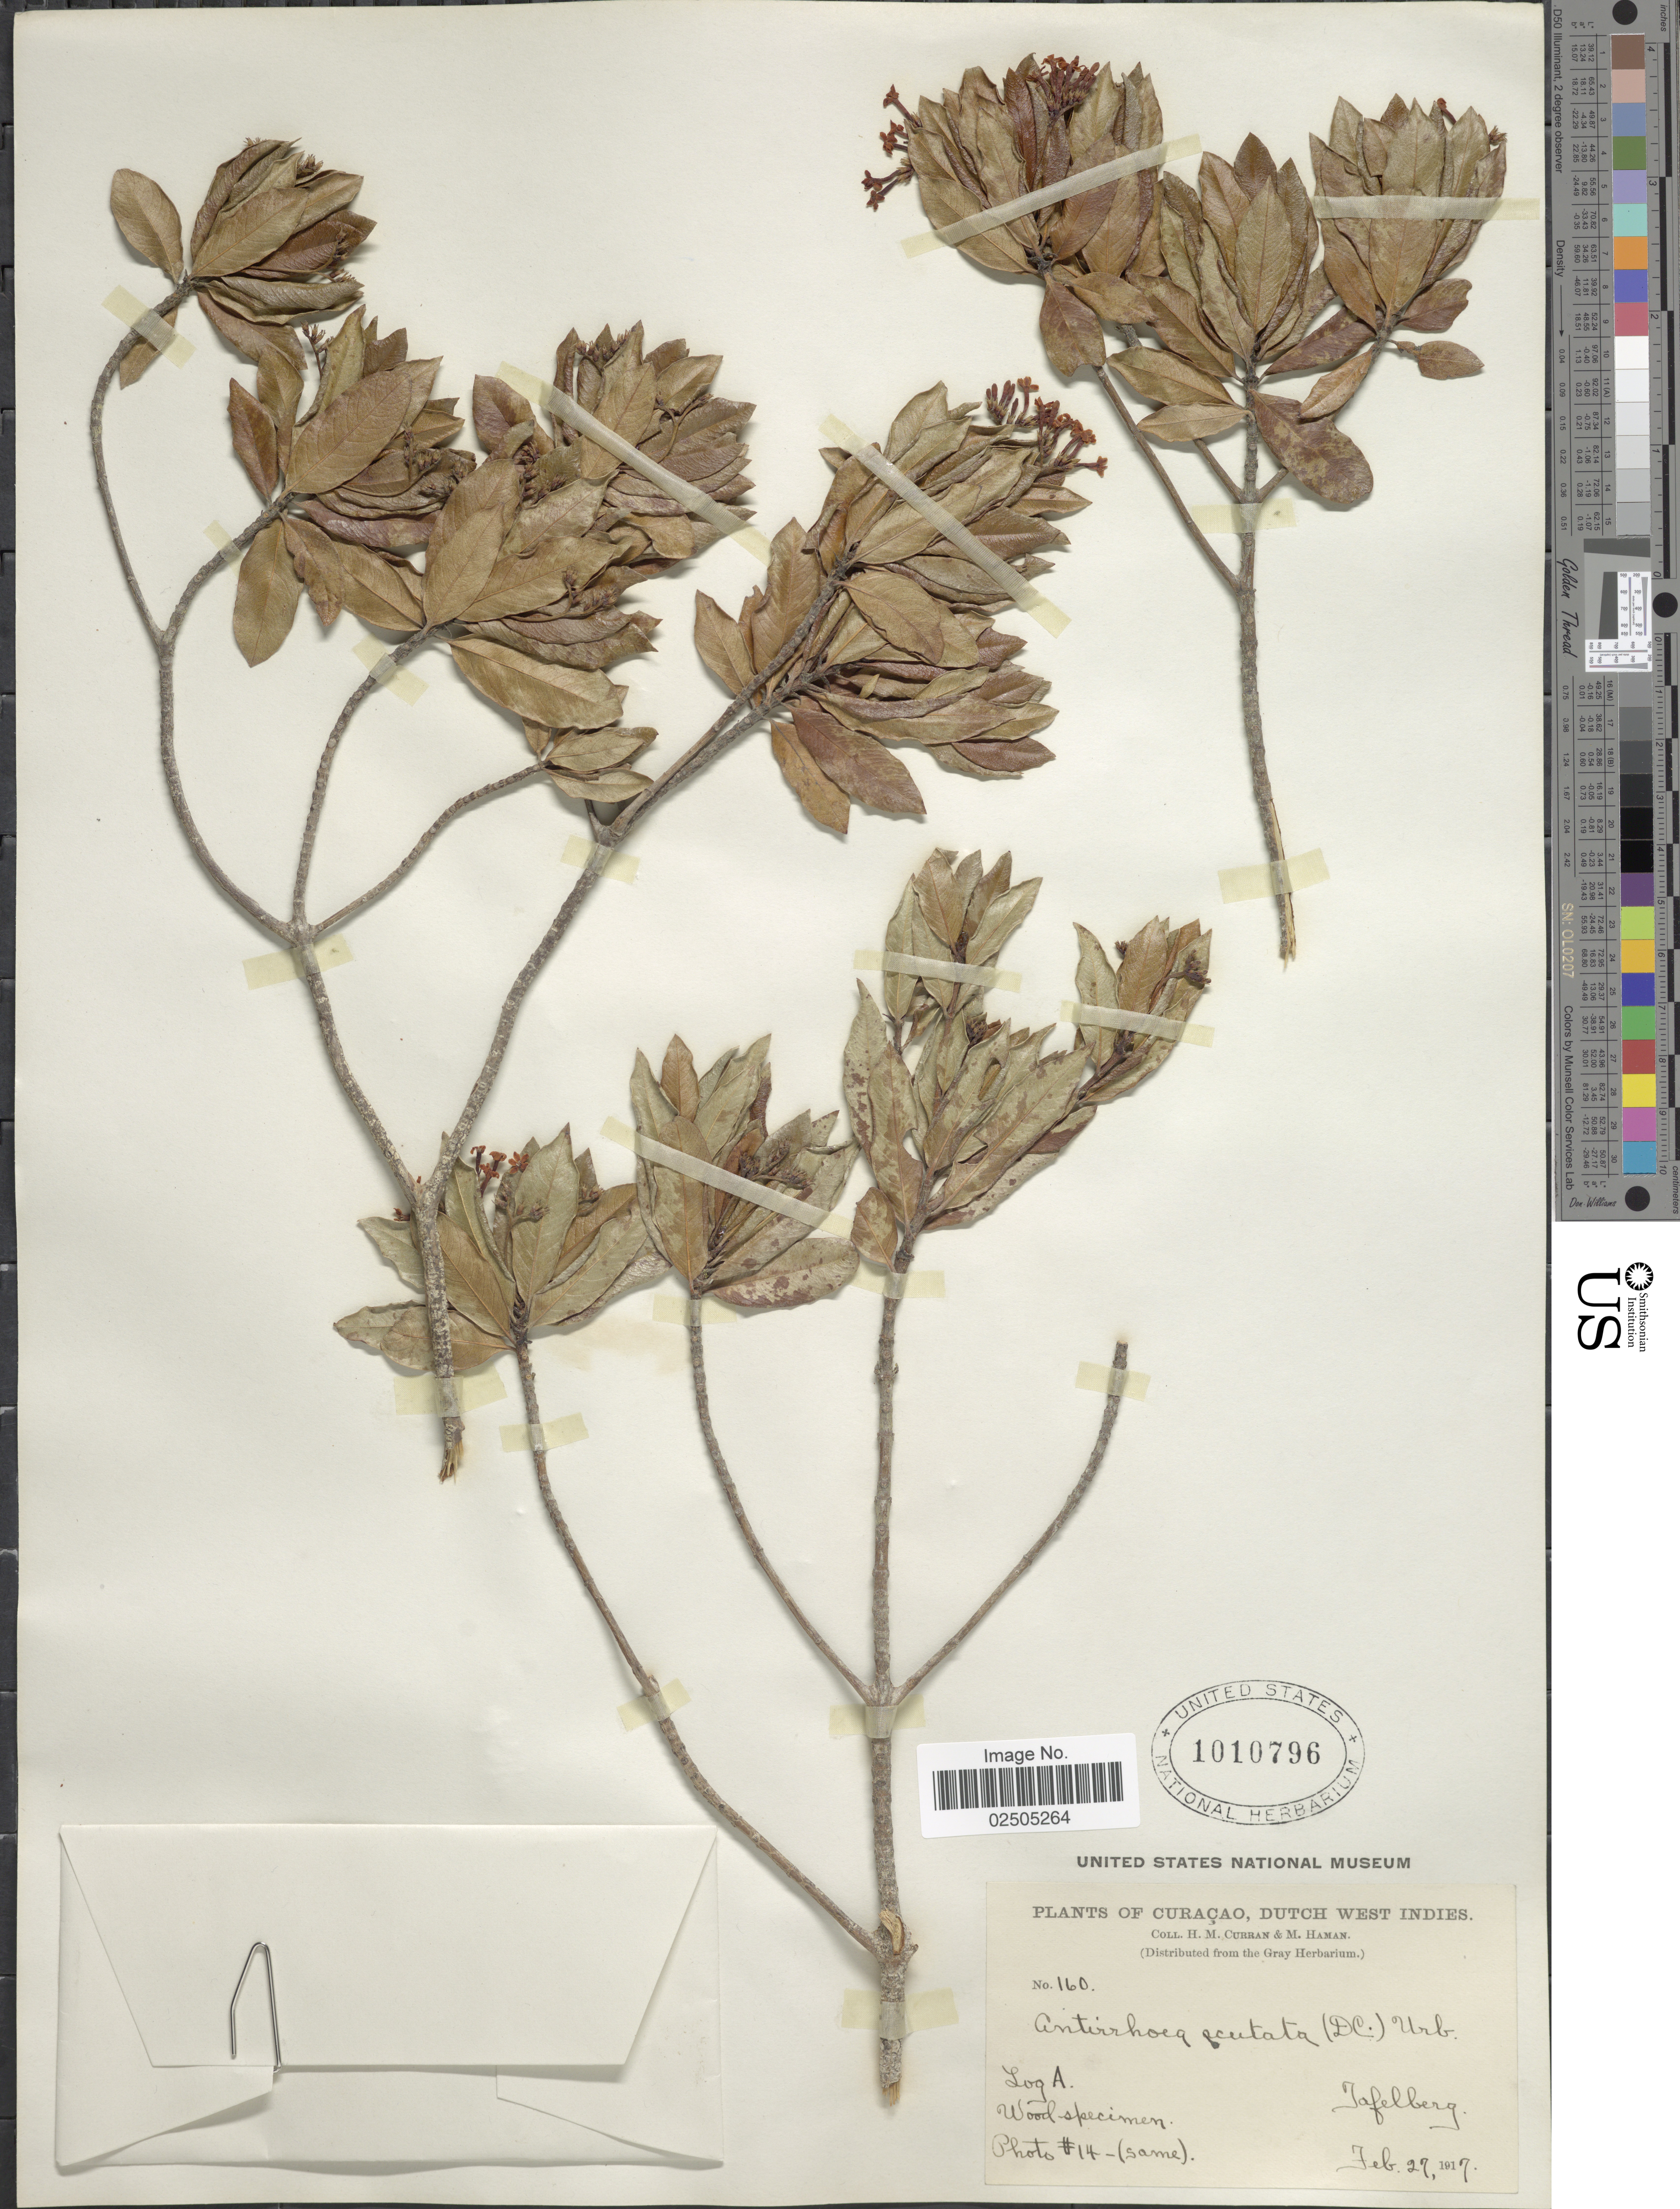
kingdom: Plantae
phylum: Tracheophyta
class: Magnoliopsida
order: Gentianales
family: Rubiaceae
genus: Antirrhoea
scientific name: Antirrhoea acutata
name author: (DC.) Urb.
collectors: H. M. Curran & M. Haman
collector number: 160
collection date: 1917-02-27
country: Curaçao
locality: Dutch West Indies, Log A, Tafelberg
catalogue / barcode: US 1010796